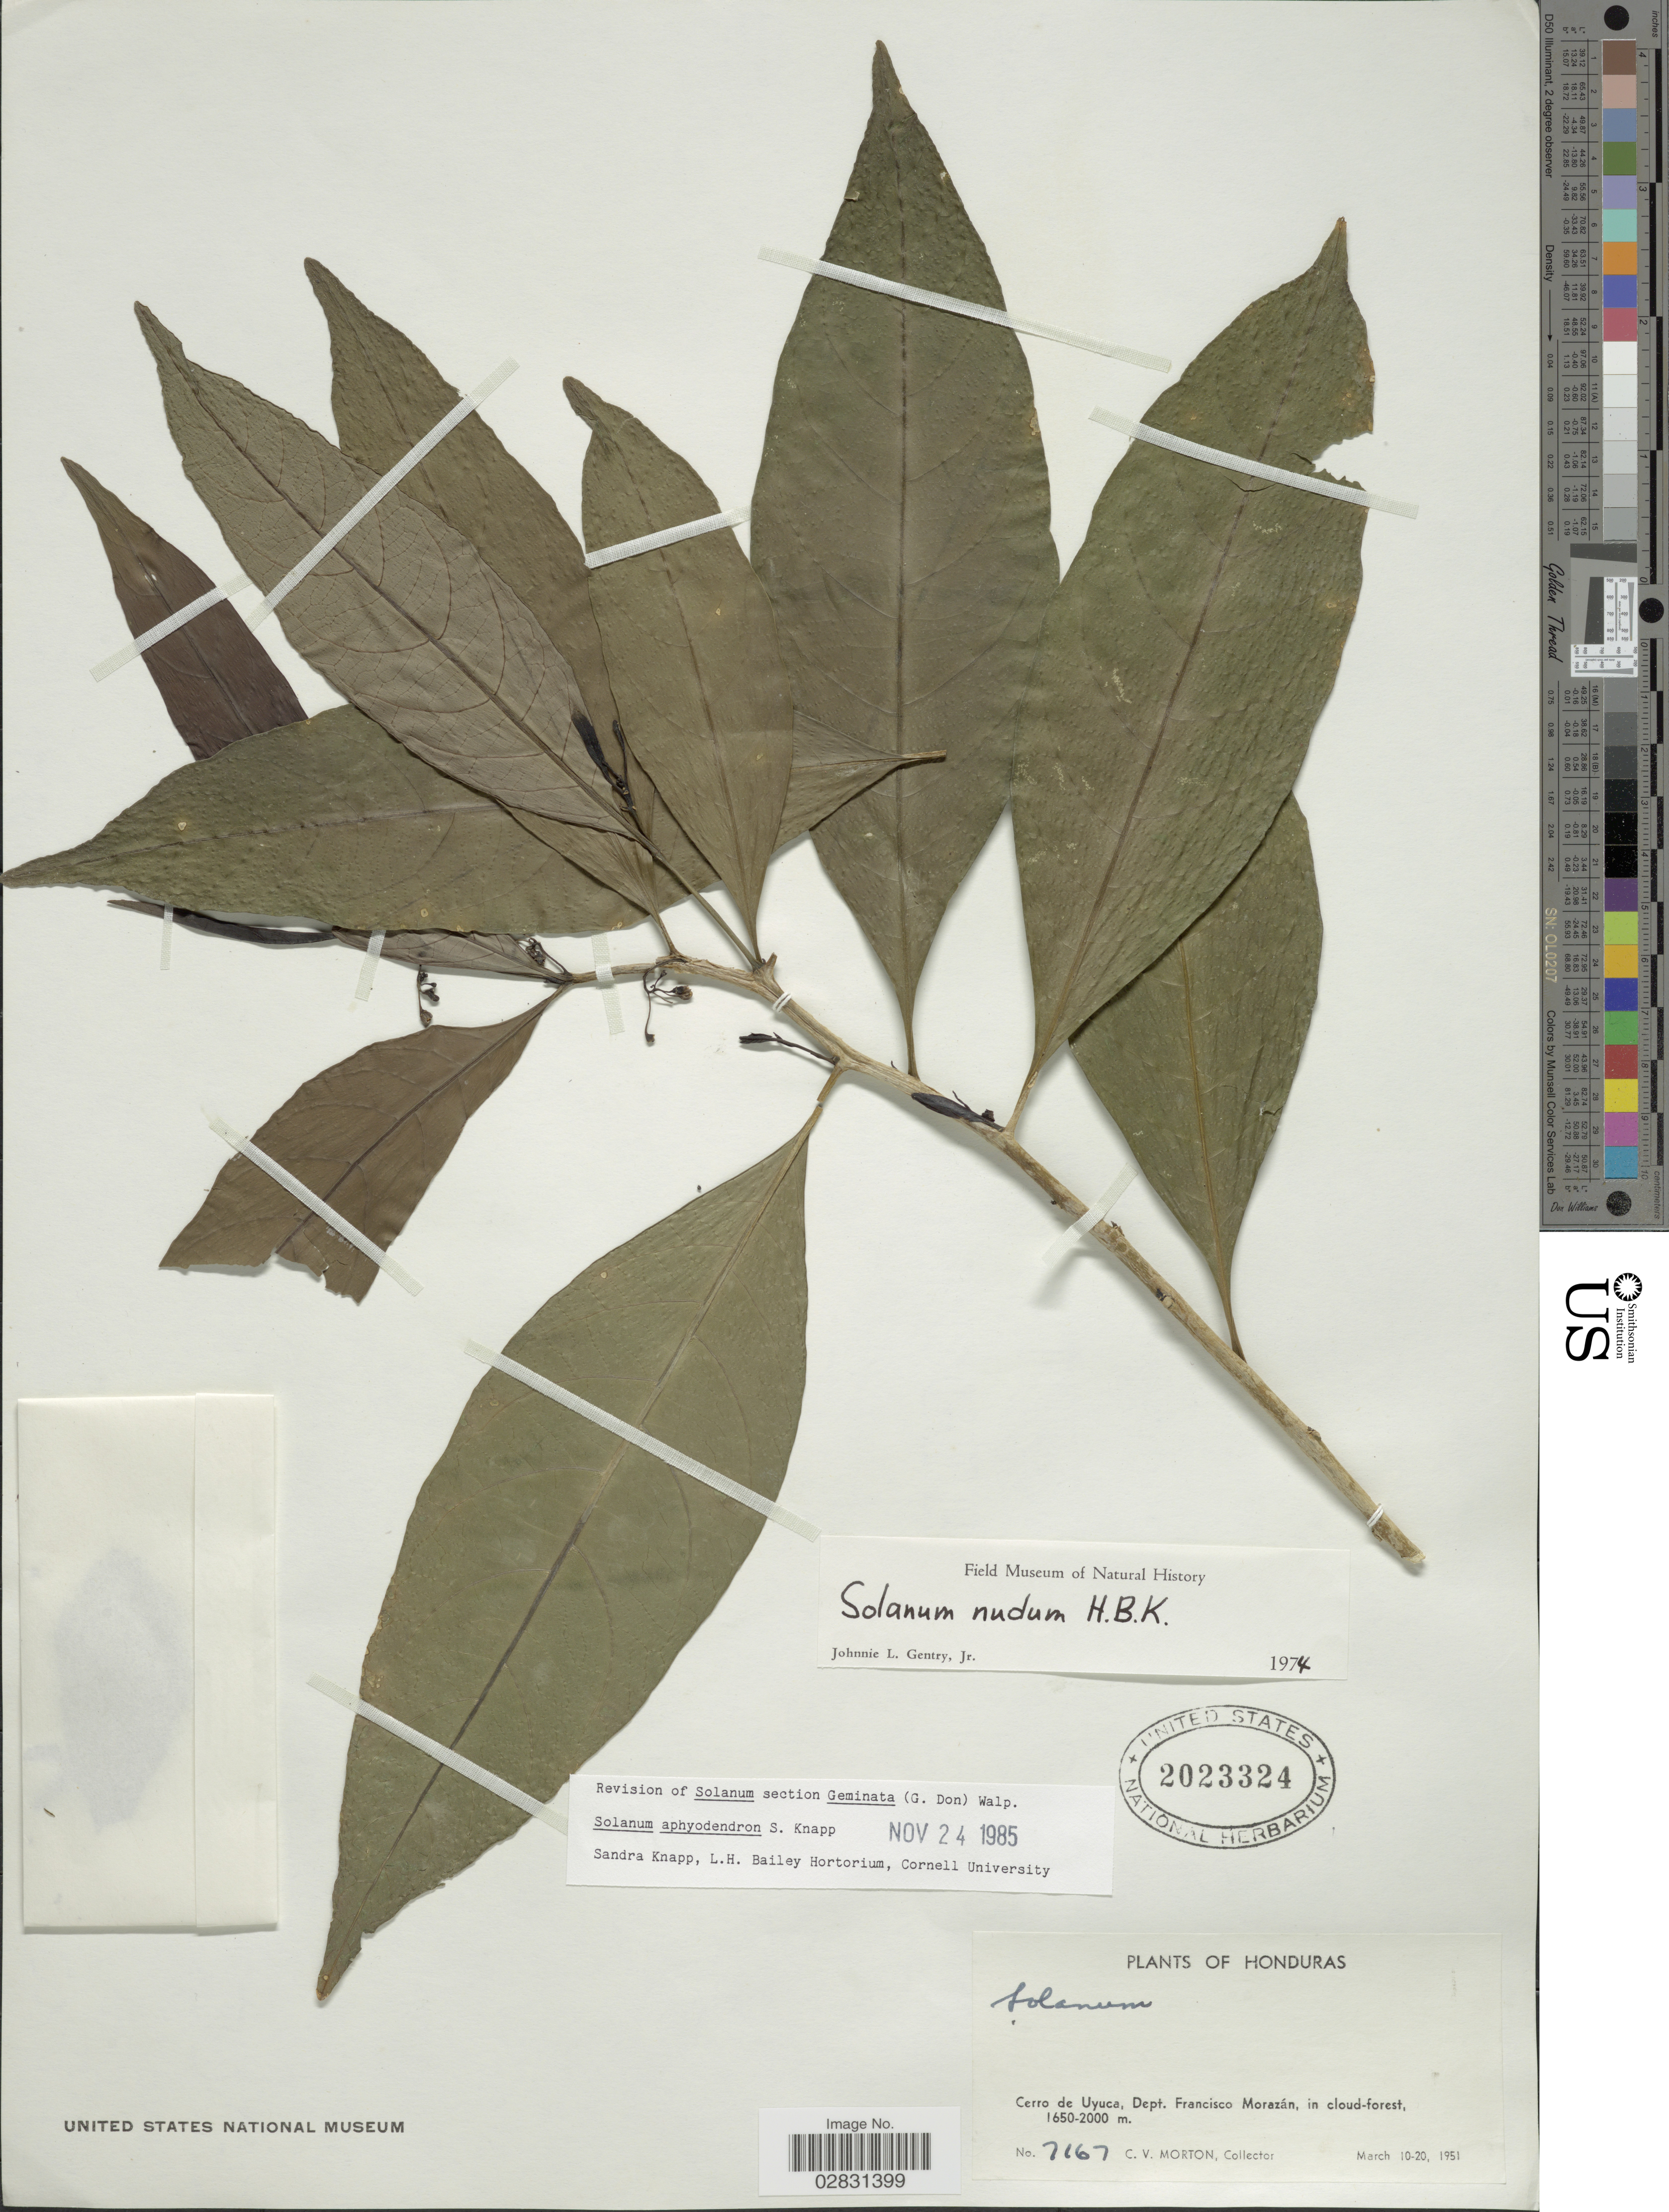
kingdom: Plantae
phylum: Tracheophyta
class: Magnoliopsida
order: Solanales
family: Solanaceae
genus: Solanum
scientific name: Solanum aphyodendron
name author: S. Knapp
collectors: C. V. Morton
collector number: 7167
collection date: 1951-03-10/1951-03-20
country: Honduras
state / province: Fco. Morazán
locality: Cerro de Uyuca, Dept. Francisco Morazán.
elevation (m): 1650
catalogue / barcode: US 2023324